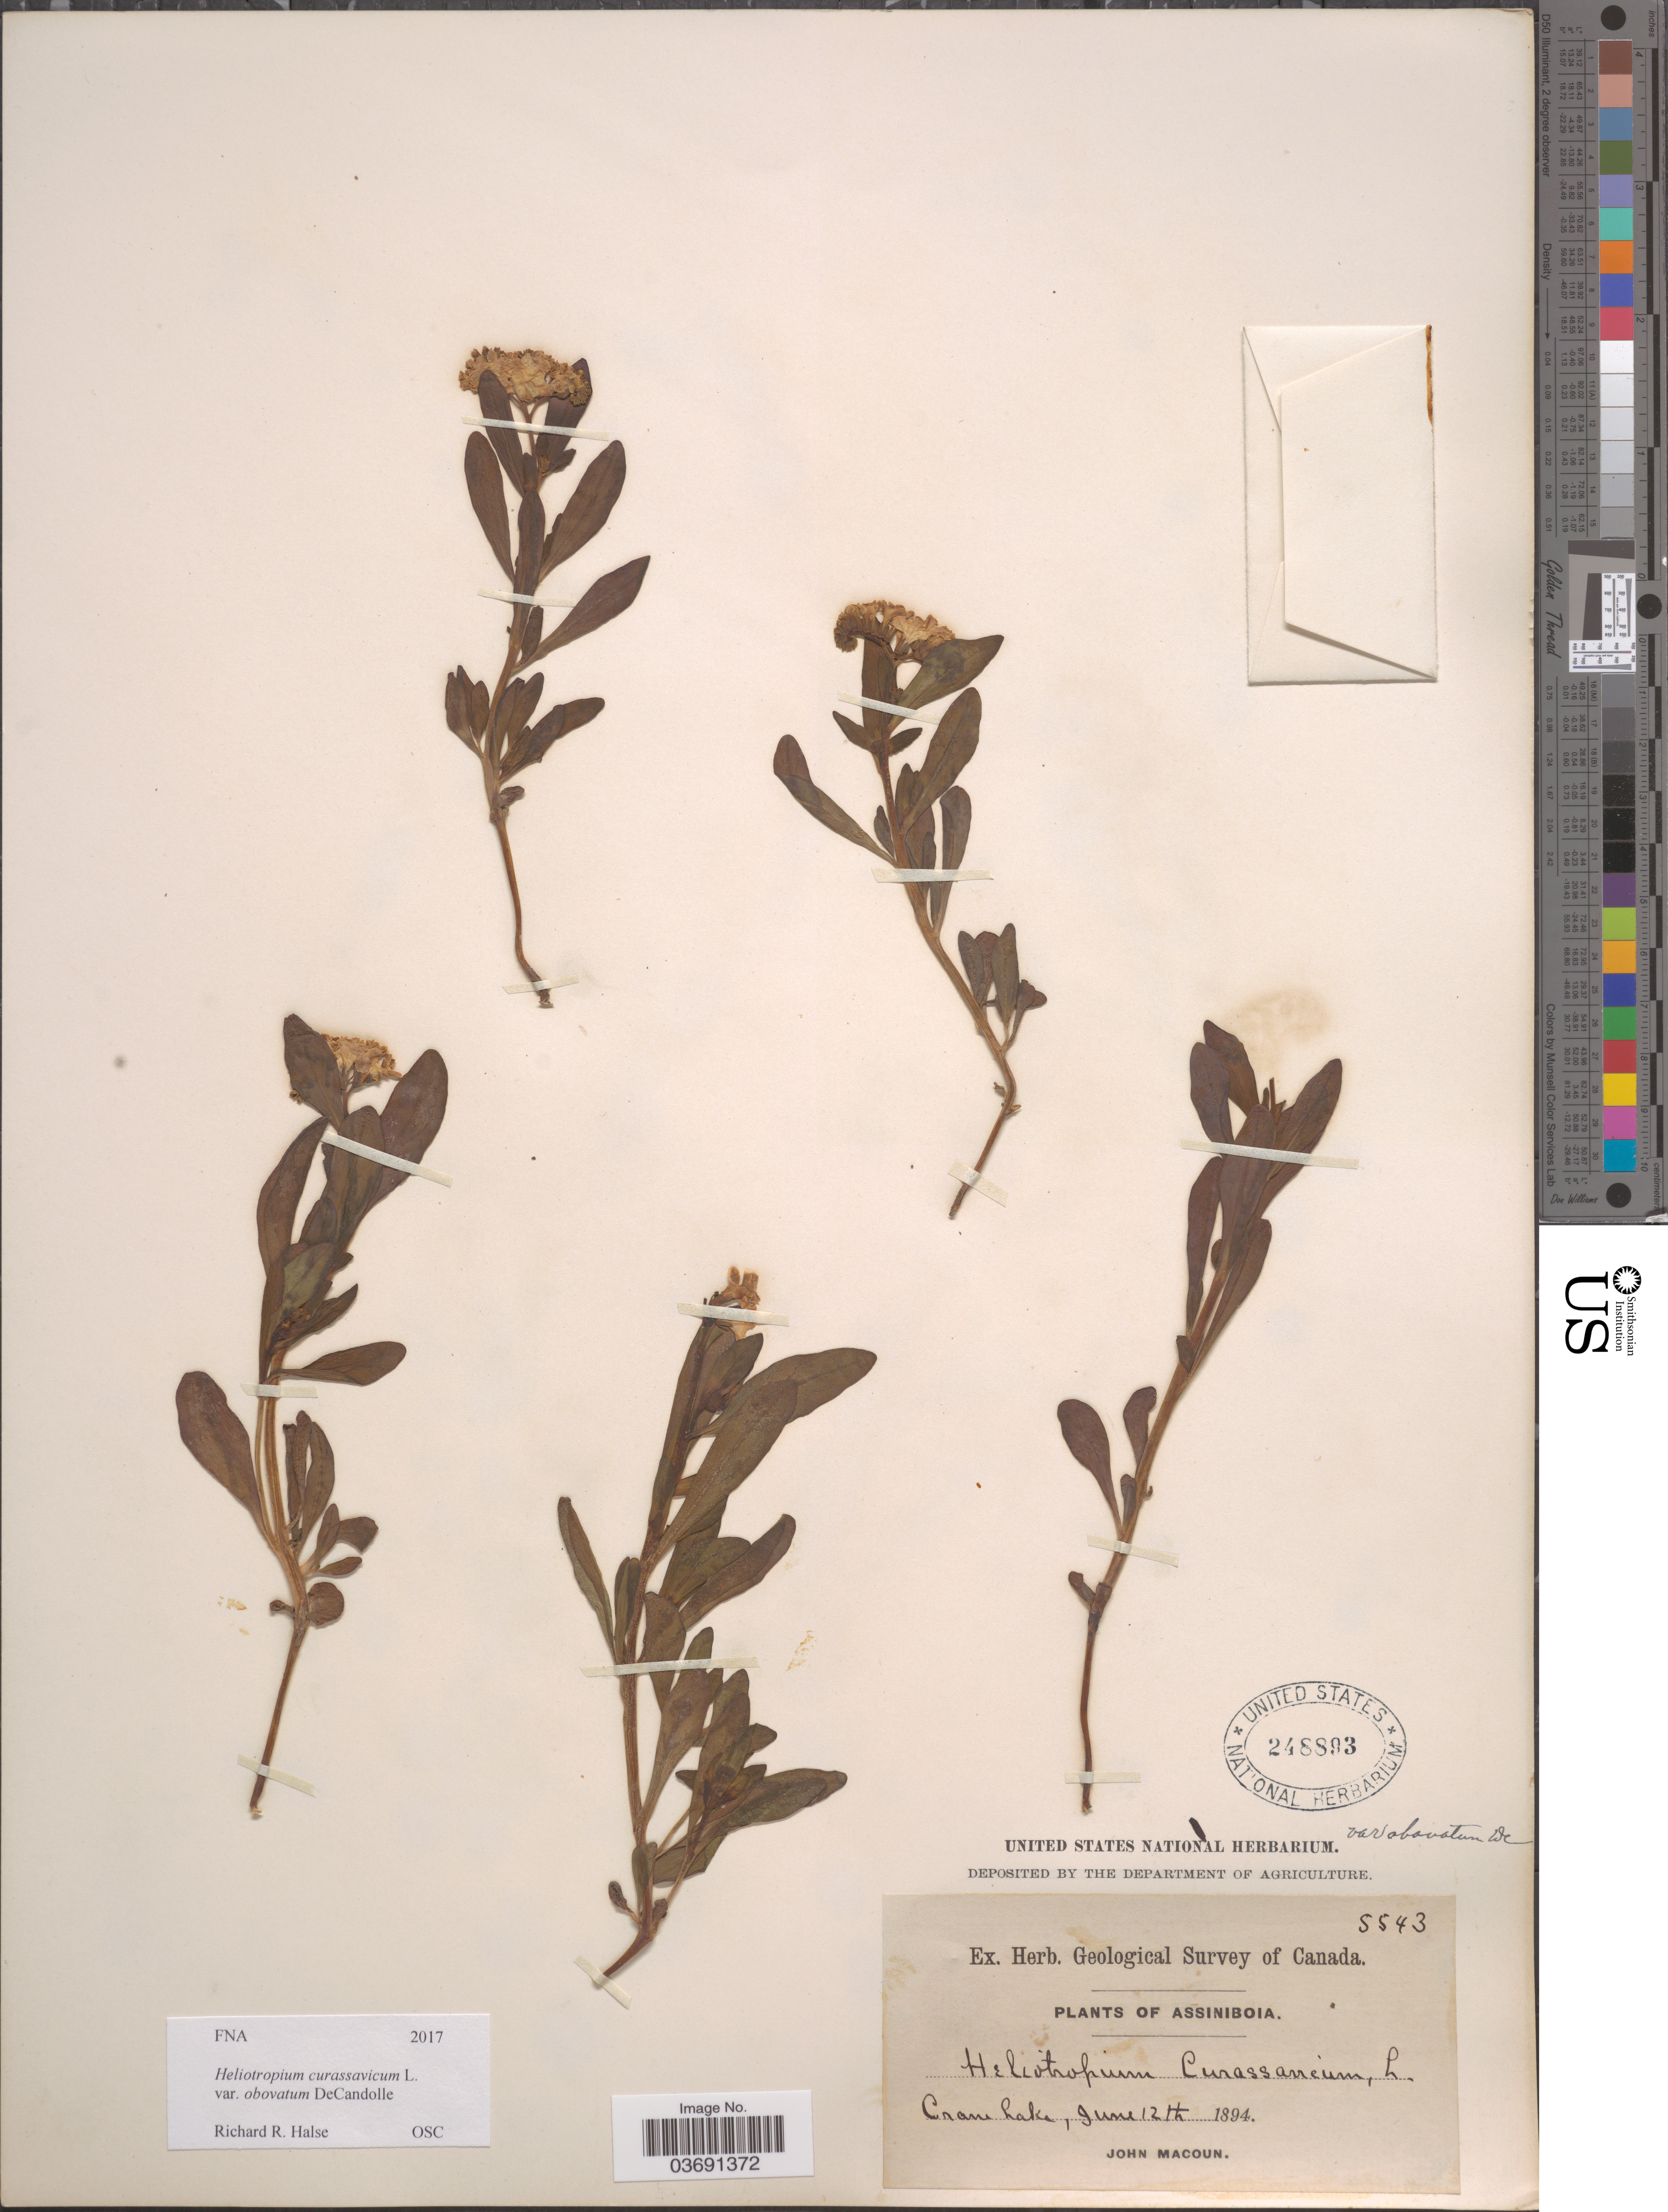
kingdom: Plantae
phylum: Tracheophyta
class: Magnoliopsida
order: Boraginales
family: Heliotropiaceae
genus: Heliotropium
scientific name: Heliotropium curassavicum subsp. obovatum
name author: (DC.) Á. Löve & D. Löve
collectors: J. Macoun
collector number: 5543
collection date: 1894-06-12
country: Canada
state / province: Saskatchewan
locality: Assiniboia. Crane Lake.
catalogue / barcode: US 248893